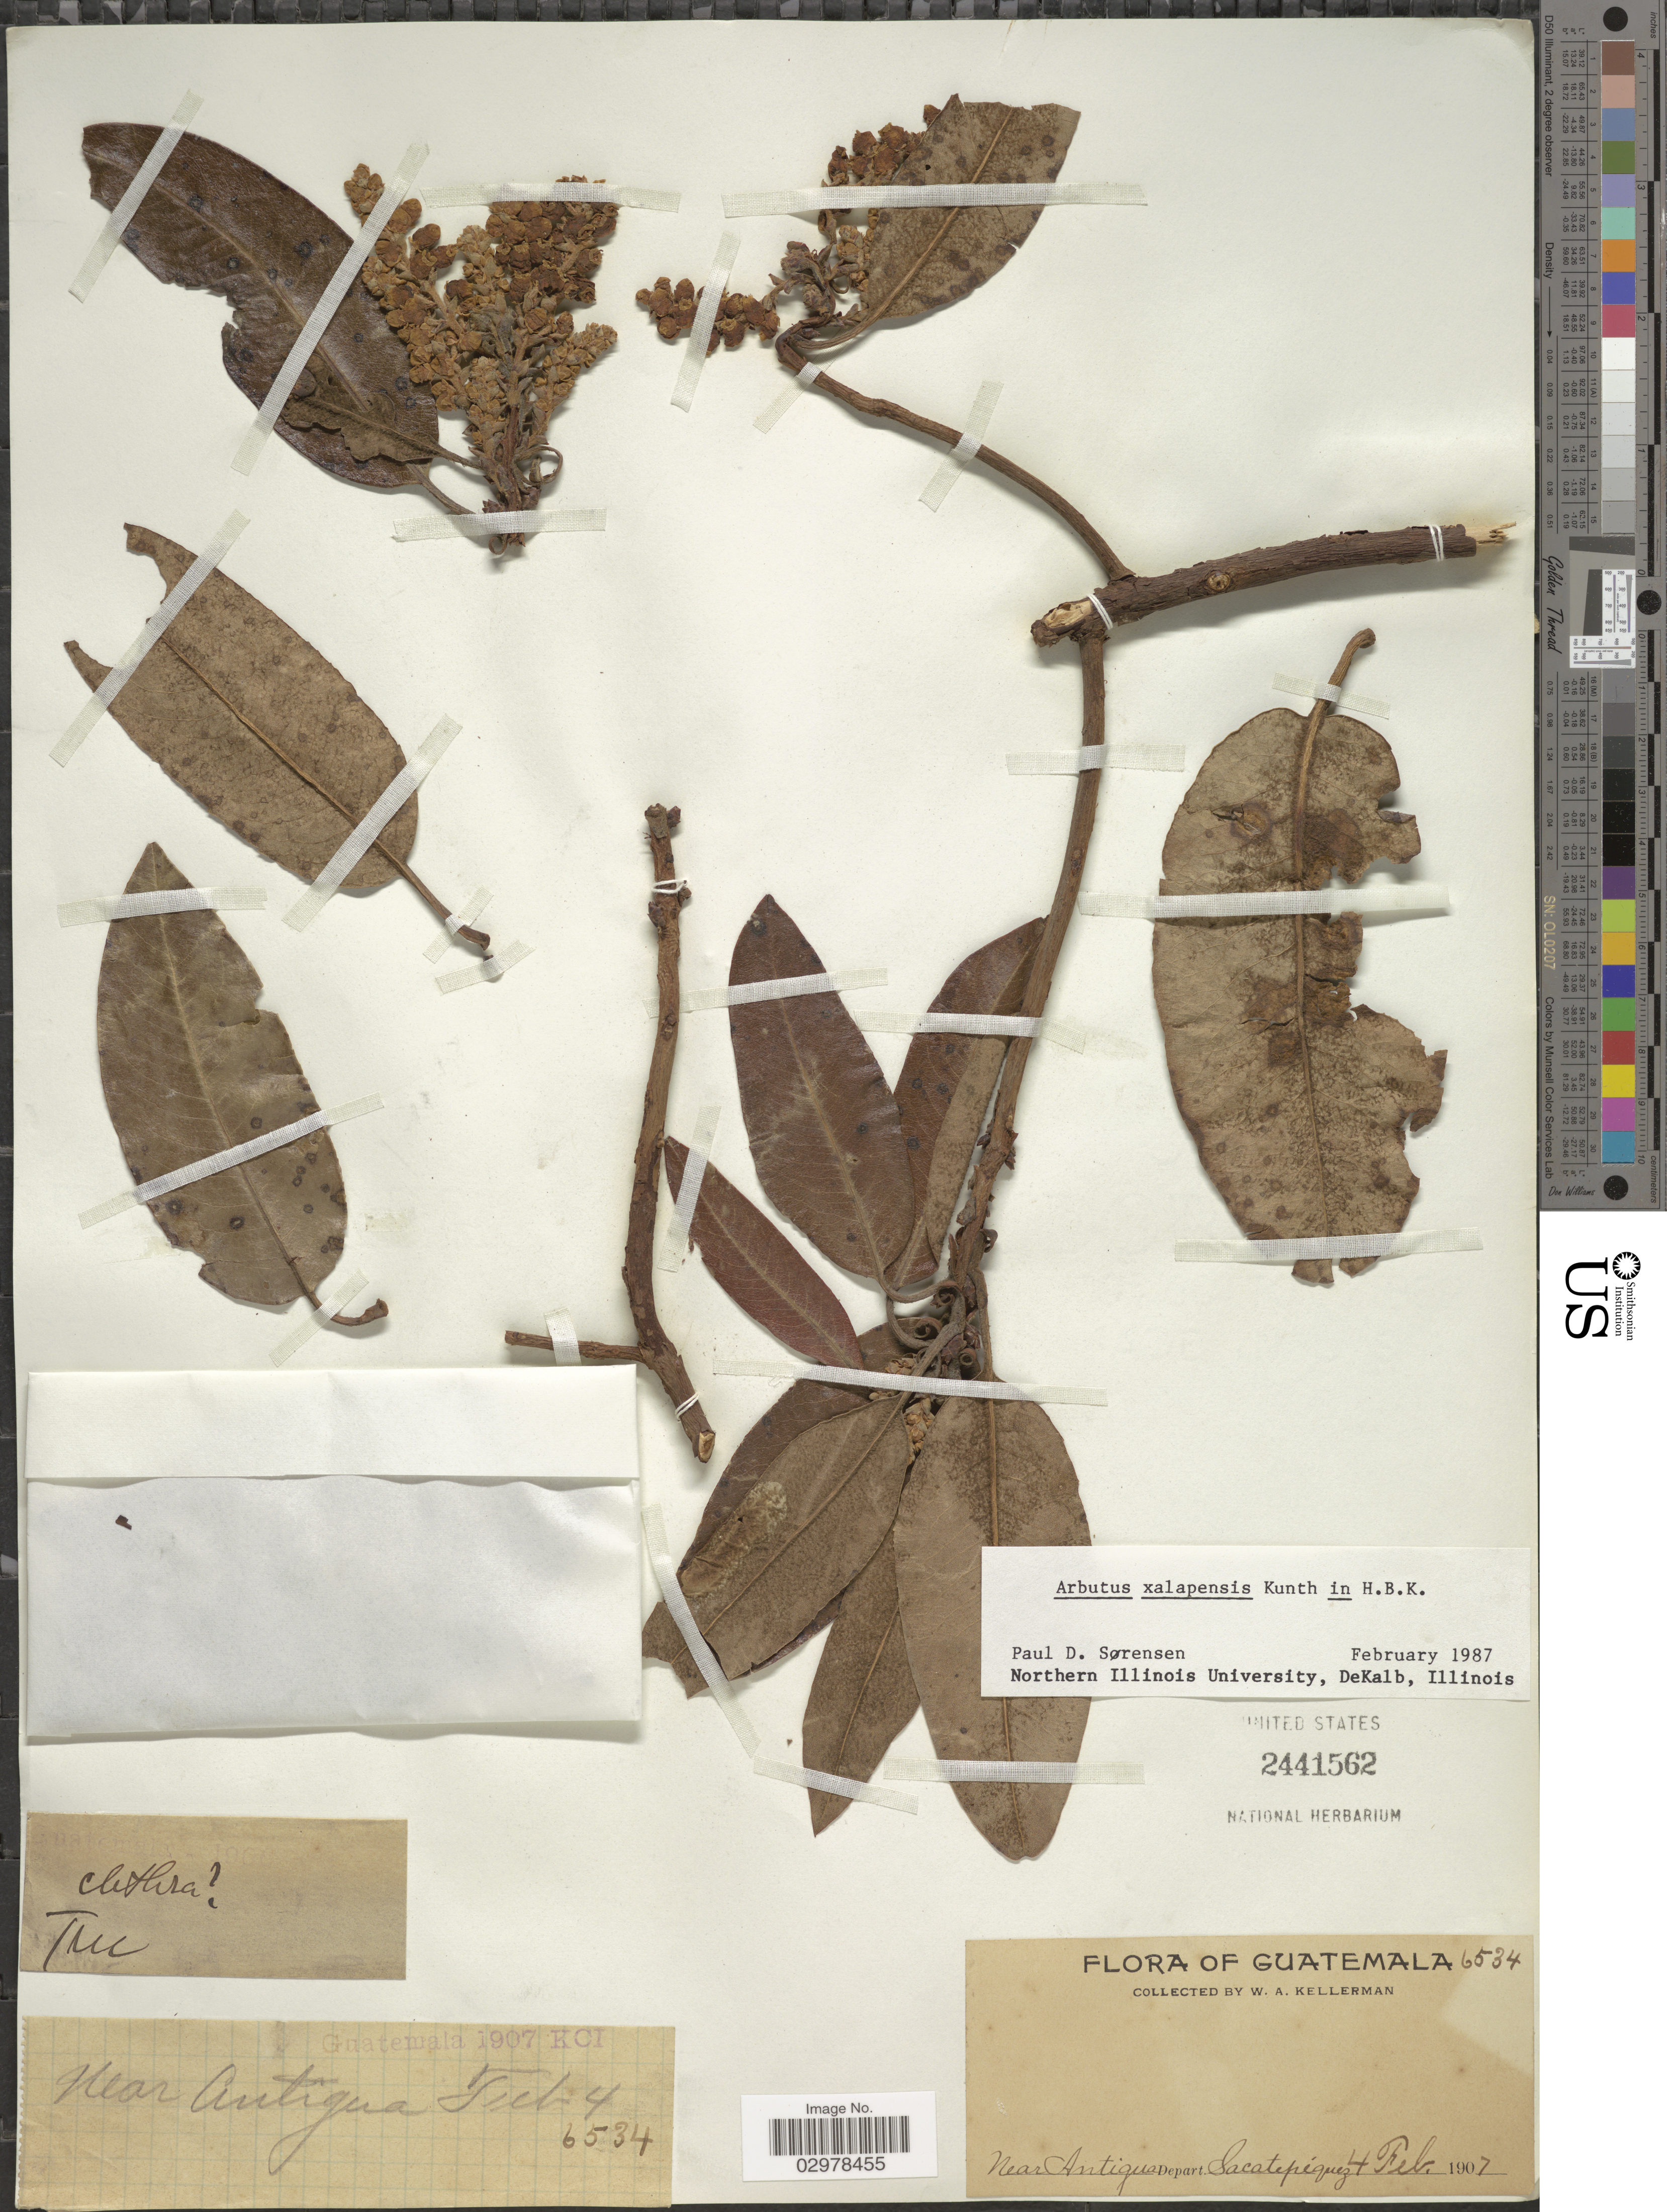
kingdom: Plantae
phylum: Tracheophyta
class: Magnoliopsida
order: Ericales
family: Ericaceae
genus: Arbutus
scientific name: Arbutus xalapensis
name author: Kunth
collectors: W. Kellerman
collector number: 6534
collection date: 1907-02-04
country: Guatemala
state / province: Sacatepéquez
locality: Near Antigua, Depart. Sacatepéquez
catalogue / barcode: US 2441562